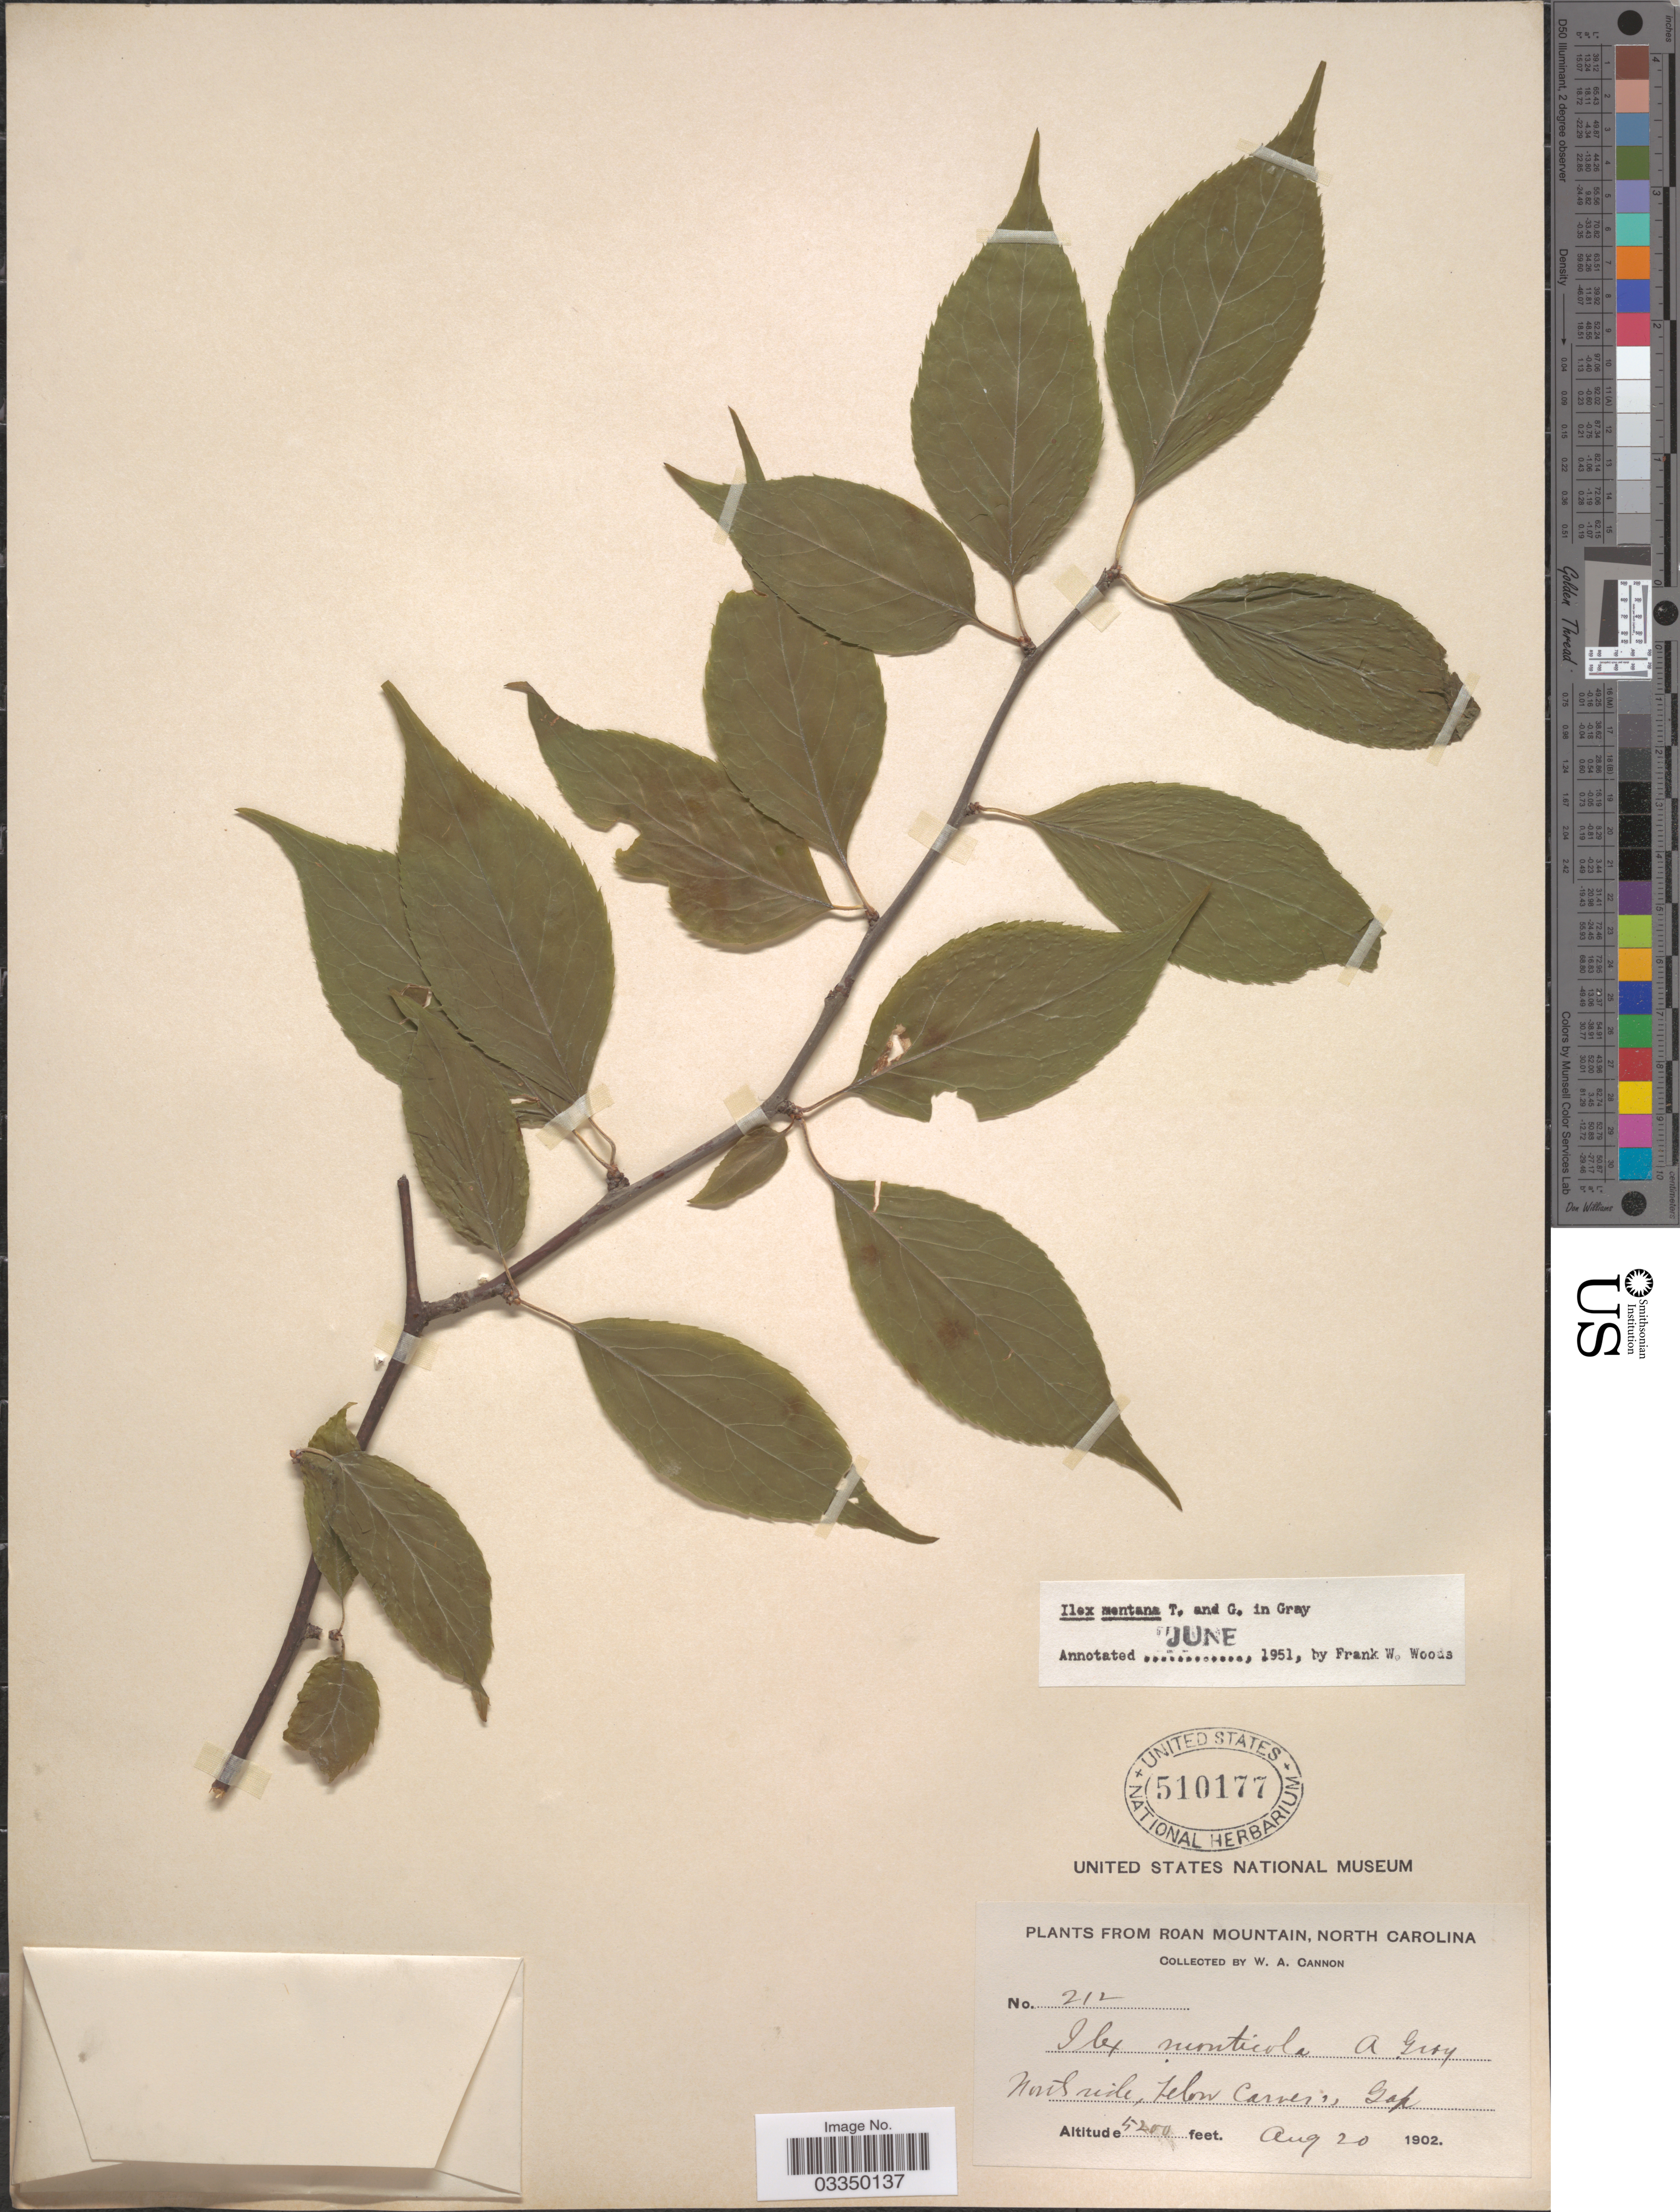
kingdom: Plantae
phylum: Tracheophyta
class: Magnoliopsida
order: Aquifoliales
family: Aquifoliaceae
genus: Ilex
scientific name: Ilex montana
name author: Torr. & A. Gray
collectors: W. Cannon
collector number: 212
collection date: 1902-08-20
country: United States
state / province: North Carolina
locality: Roan Mountain. North side, below Carver's Gap.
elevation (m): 1585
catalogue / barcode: US 510177